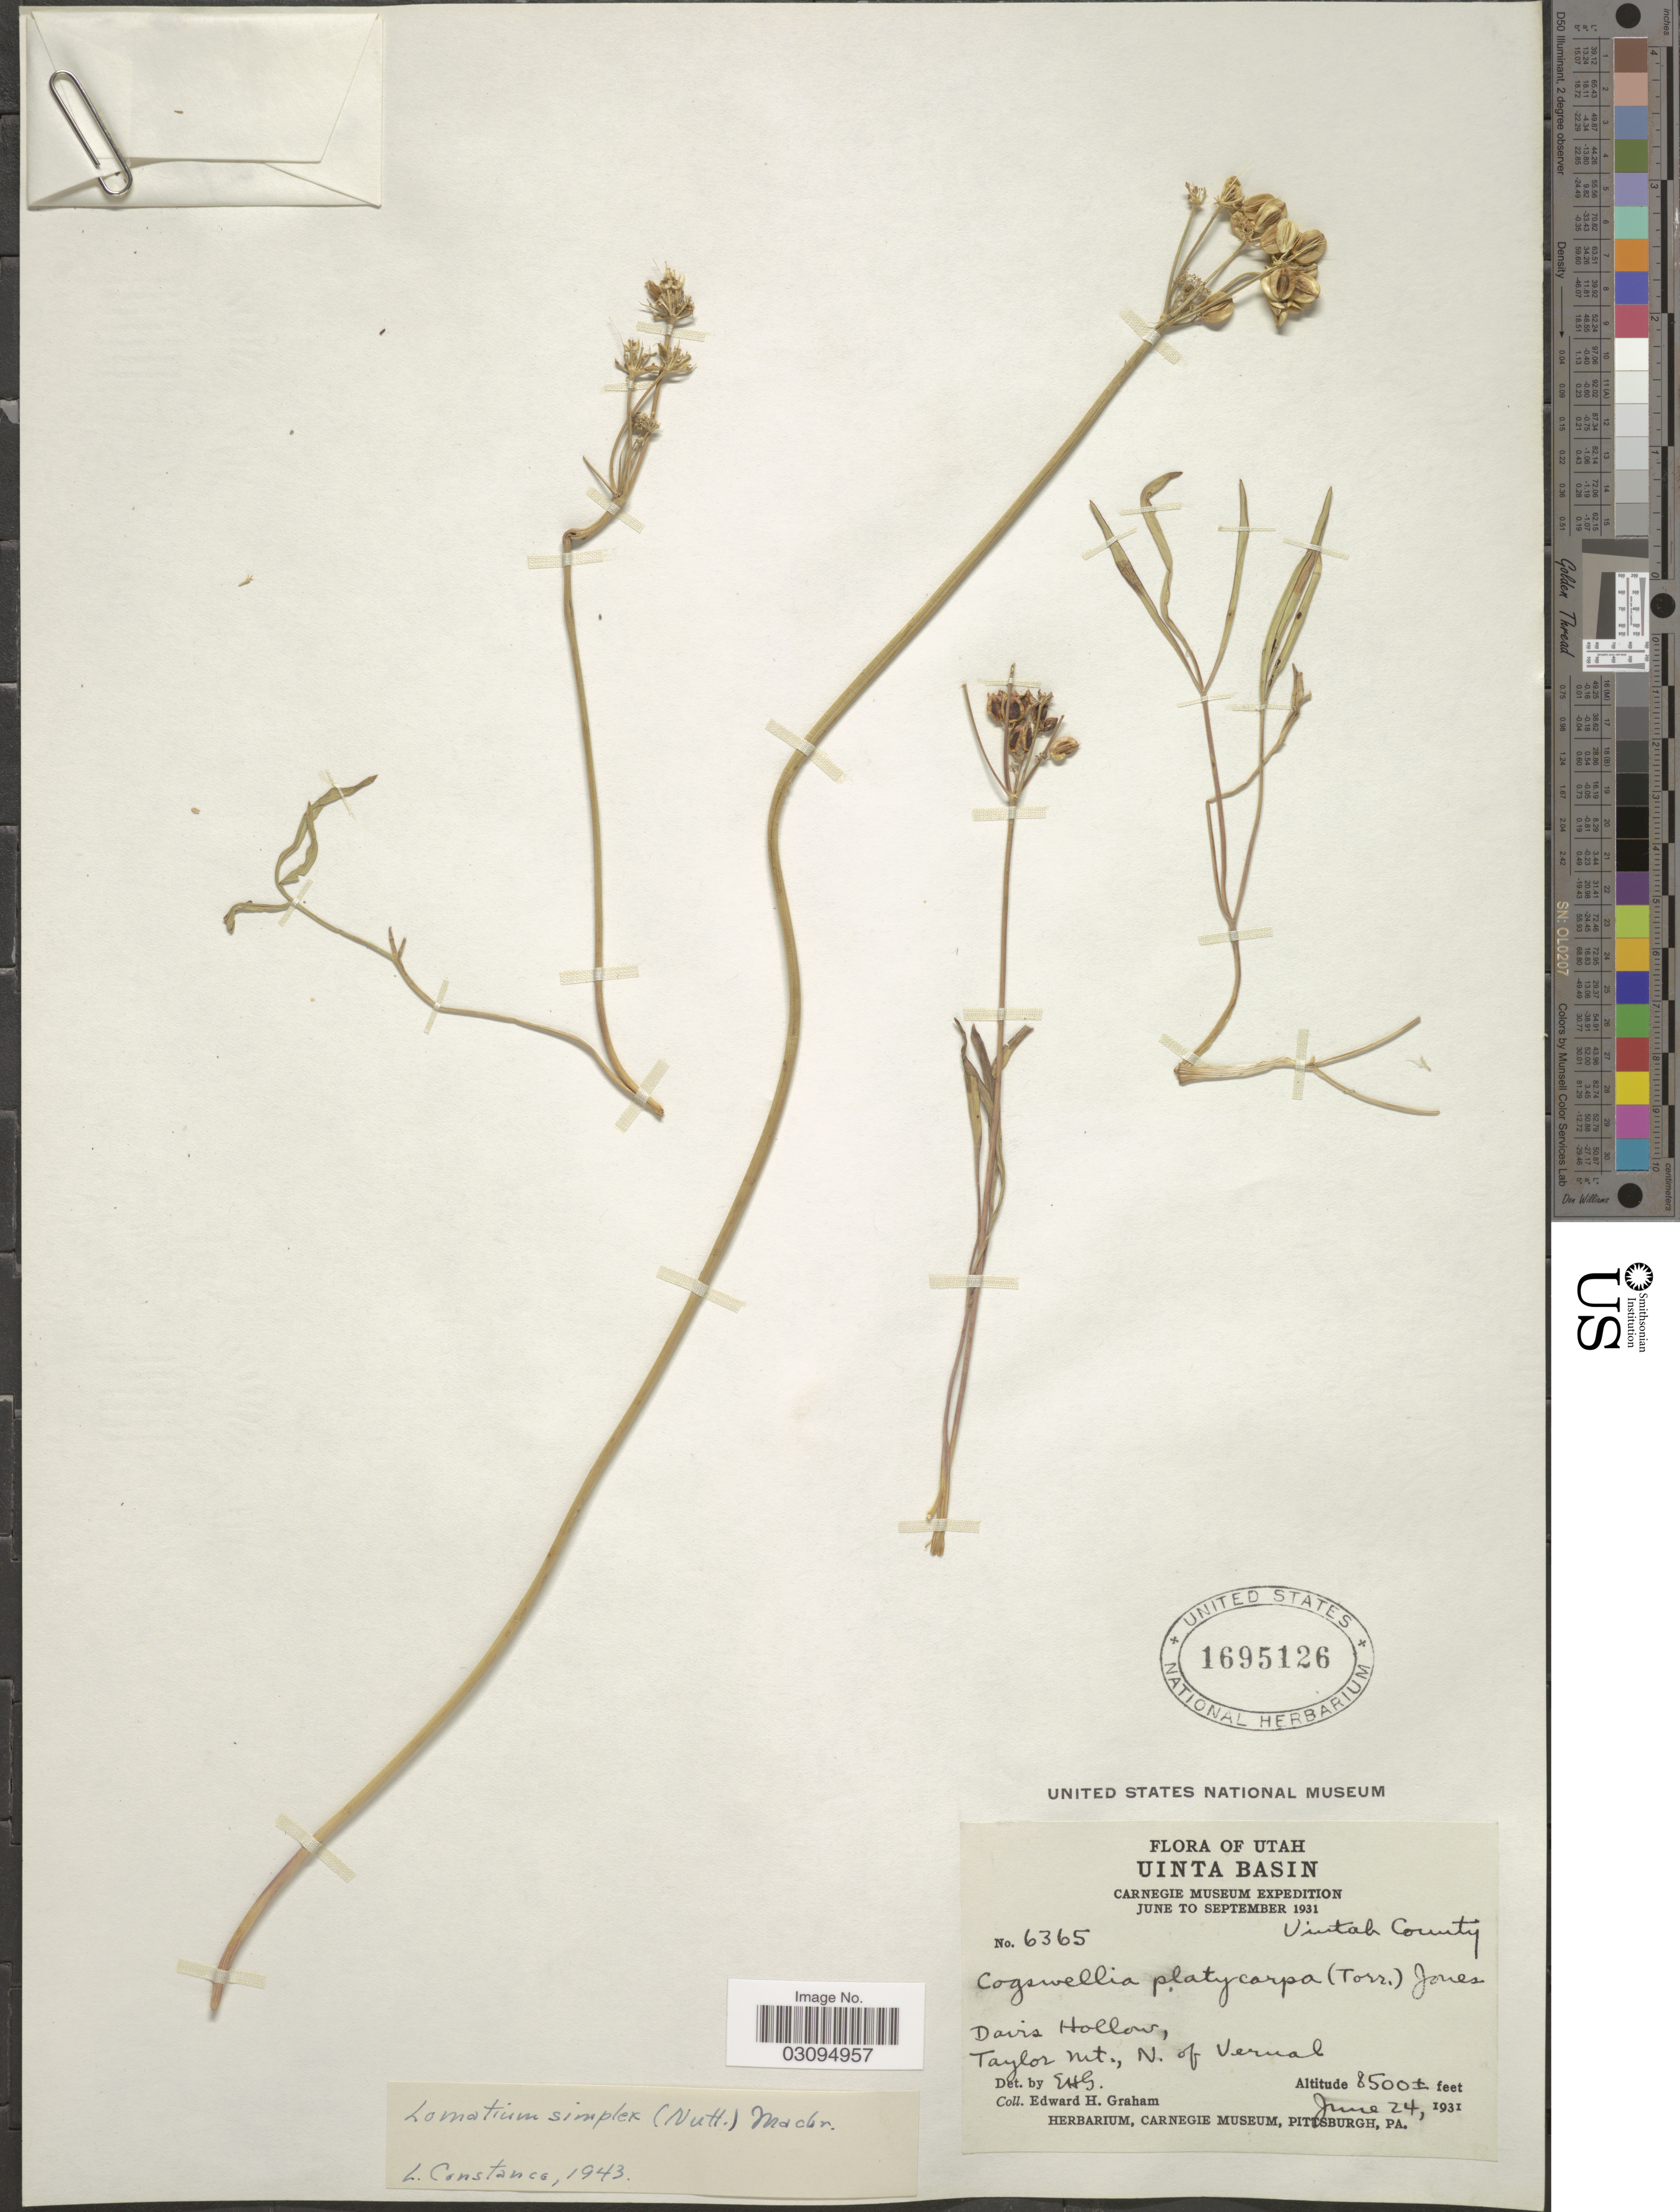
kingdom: Plantae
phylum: Tracheophyta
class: Magnoliopsida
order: Apiales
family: Apiaceae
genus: Lomatium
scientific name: Lomatium platycarpum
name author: (Torr.) J.M. Coult. & Rose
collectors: E. H. Graham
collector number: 6365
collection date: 1931-06-24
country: United States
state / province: Utah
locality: Uinta Basin, Davis Hollow, Taylor Mt., N. of Vernal. Uintah County.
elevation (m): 2591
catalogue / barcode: US 1695126